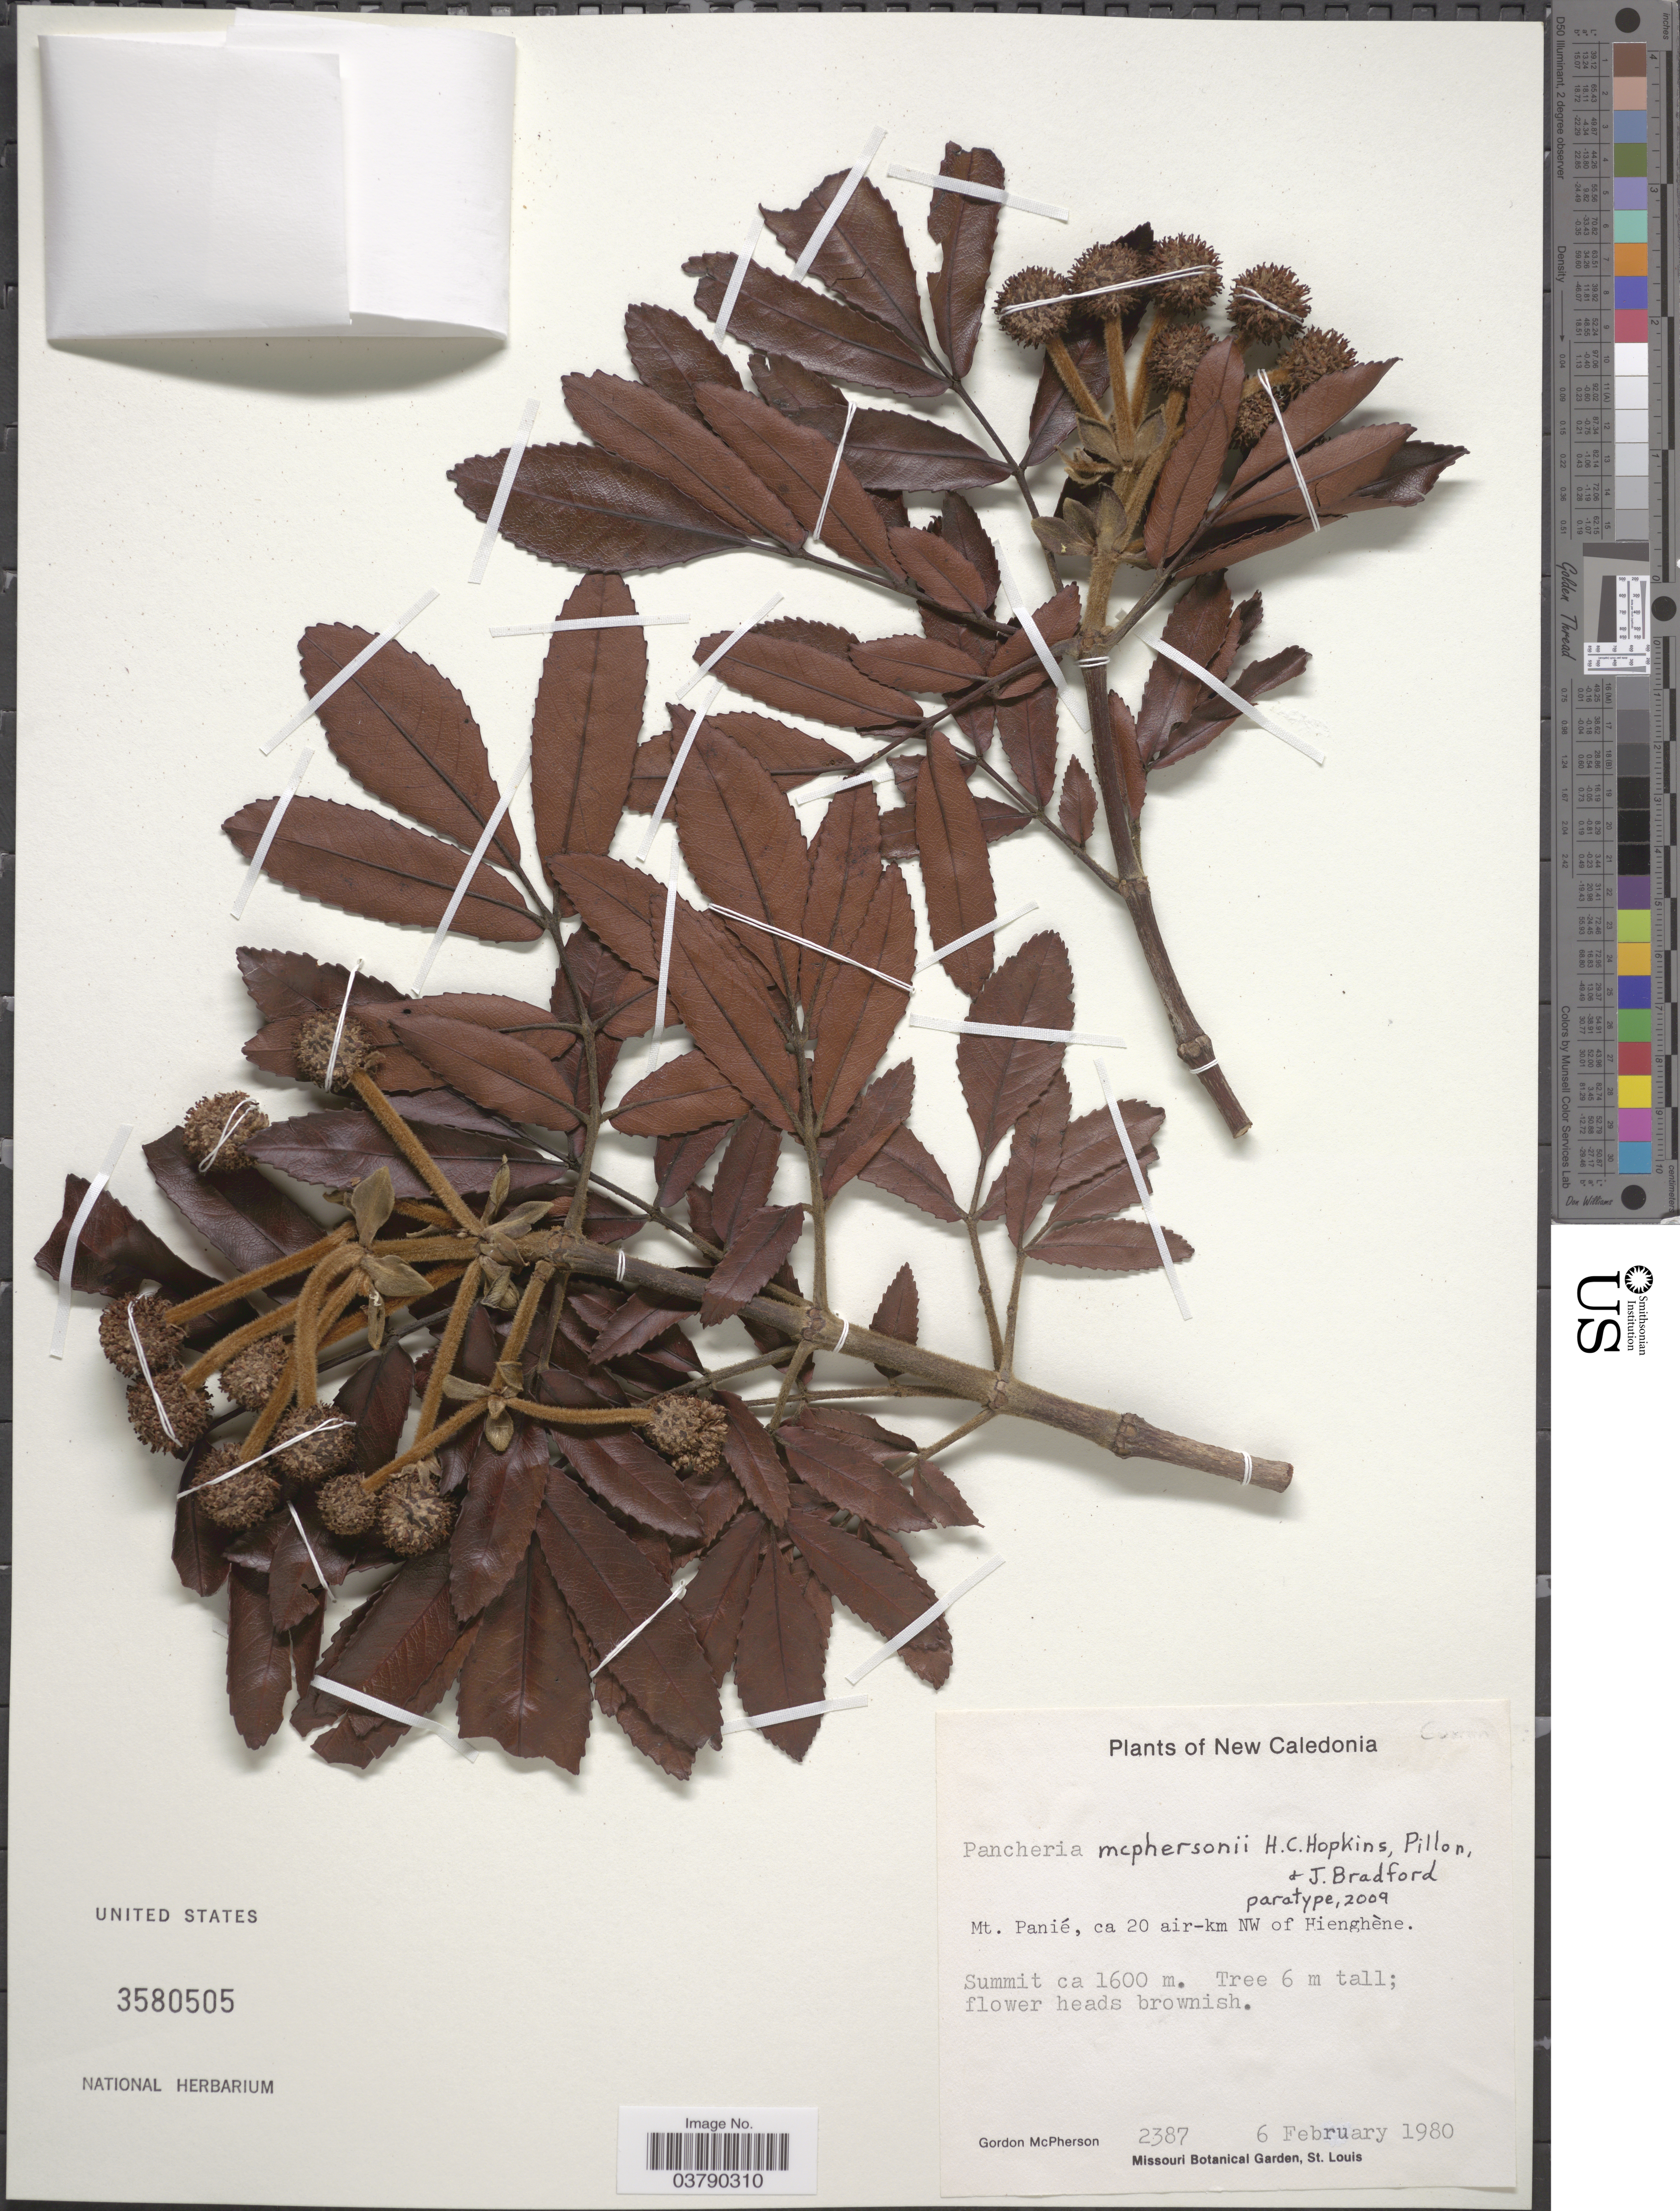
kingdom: Plantae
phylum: Tracheophyta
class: Magnoliopsida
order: Oxalidales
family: Cunoniaceae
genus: Pancheria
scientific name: Pancheria mcphersonii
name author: H.C. Hopkins et al.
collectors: G. McPherson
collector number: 2387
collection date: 1980-02-06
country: New Caledonia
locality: Mt. Panié, ca 20 air-km NW of Hienghène.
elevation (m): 1600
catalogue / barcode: US 3580505